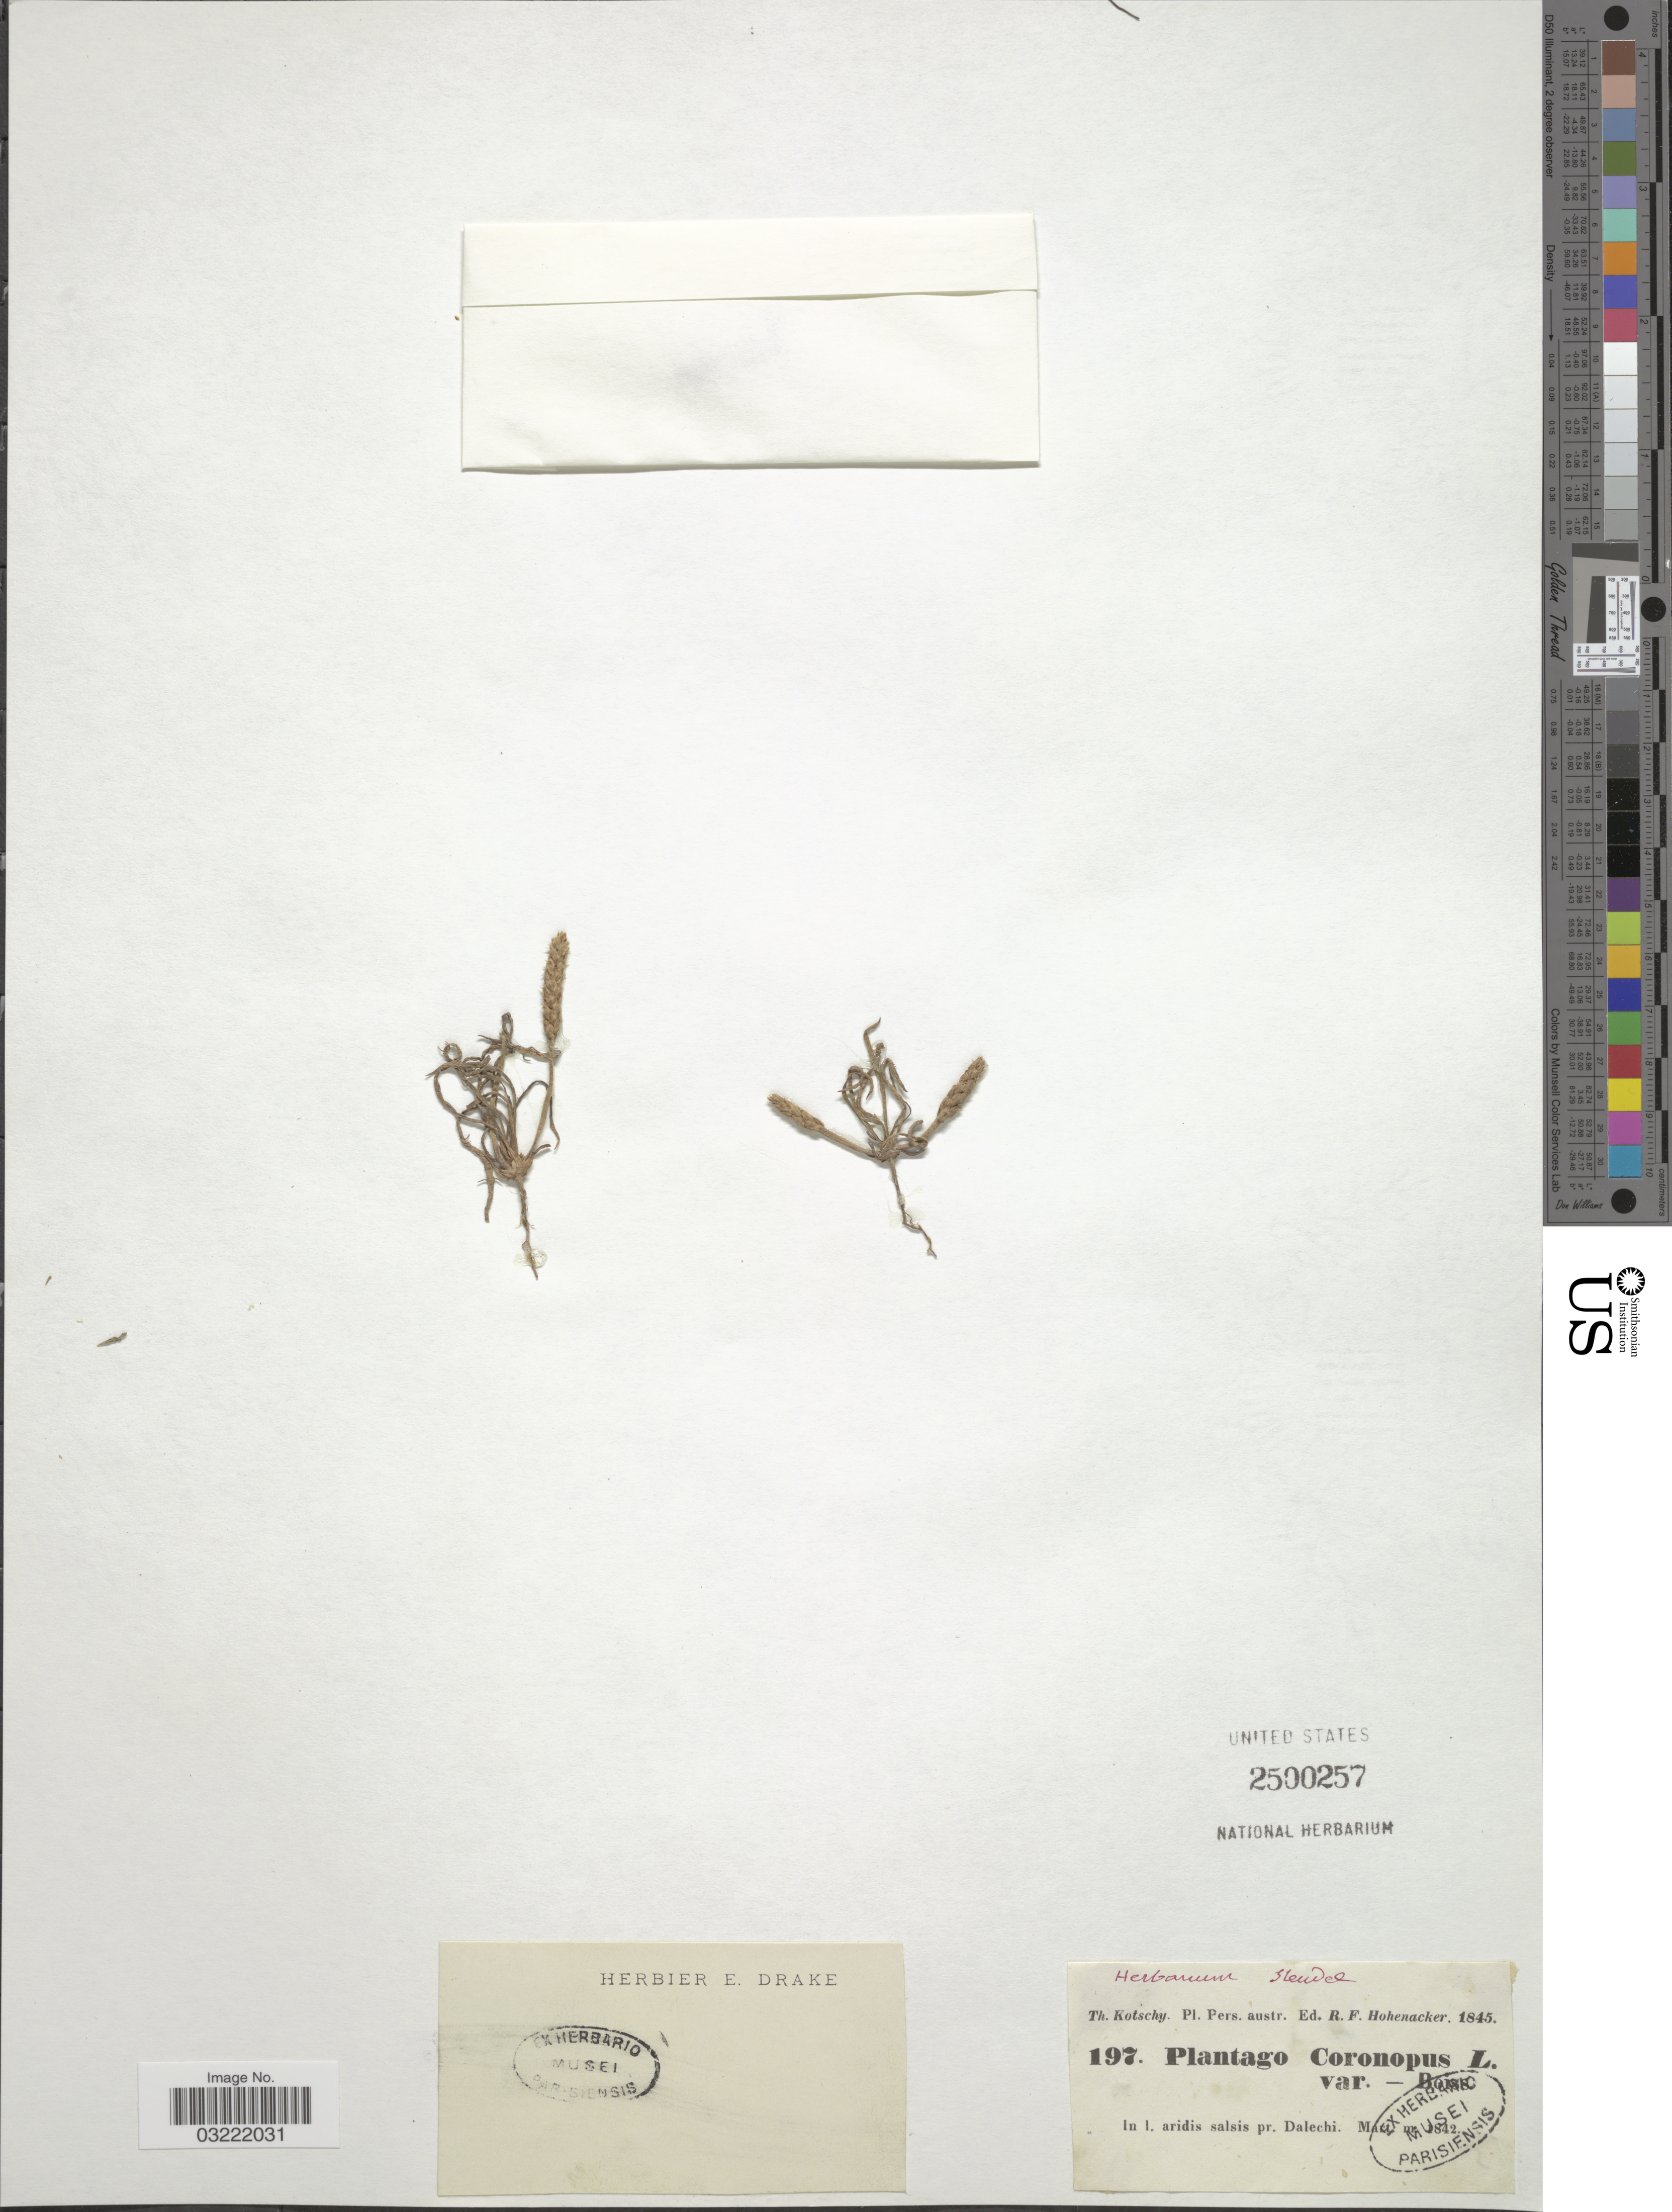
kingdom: Plantae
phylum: Tracheophyta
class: Magnoliopsida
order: Lamiales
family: Plantaginaceae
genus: Plantago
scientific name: Plantago coronopus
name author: L.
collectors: K. G. Kotschy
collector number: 197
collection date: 1842-03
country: Iran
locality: Pers. austr. Pr. Dalechi.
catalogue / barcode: US 2500257